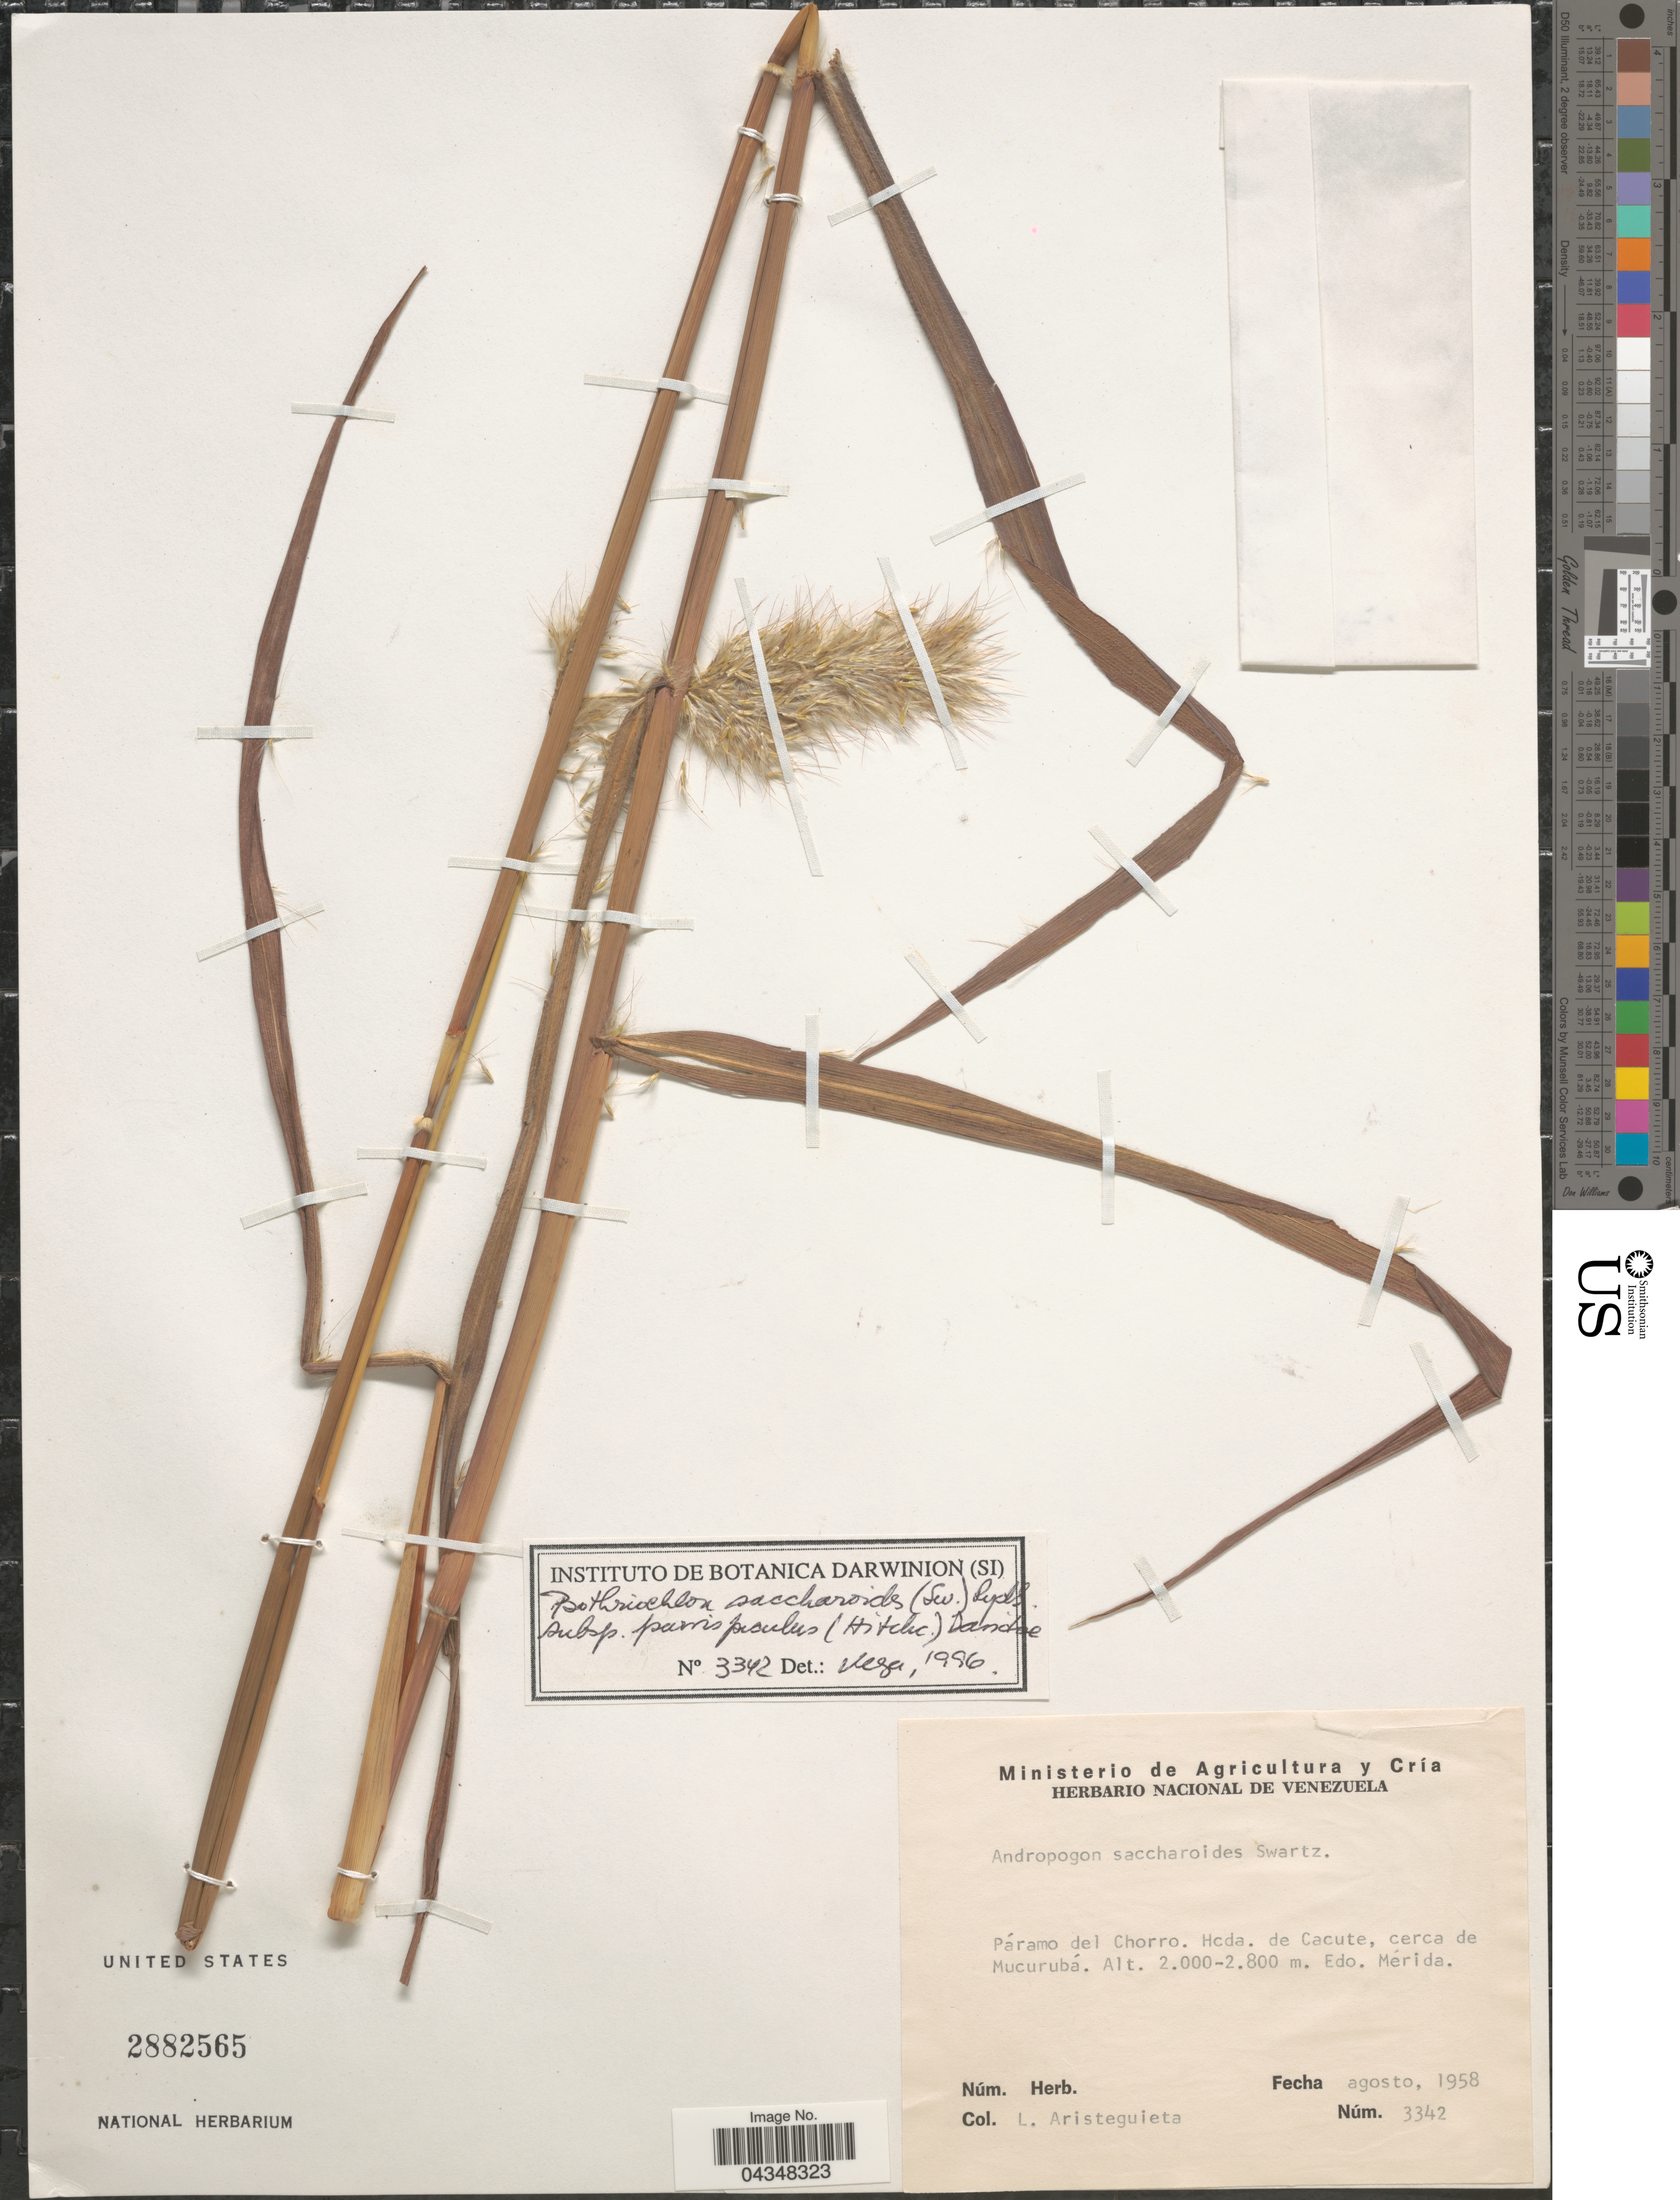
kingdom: Plantae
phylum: Tracheophyta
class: Liliopsida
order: Poales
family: Poaceae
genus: Bothriochloa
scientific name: Bothriochloa saccharoides var. parvispicula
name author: (Hitchc.) Tovar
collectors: L. Aristeguieta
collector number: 3342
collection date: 1958-08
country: Venezuela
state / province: Merida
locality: Páramo del Chorro. Hcda. de Cacute, cerca de Mucurubá.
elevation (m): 2000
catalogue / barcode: US 2882565